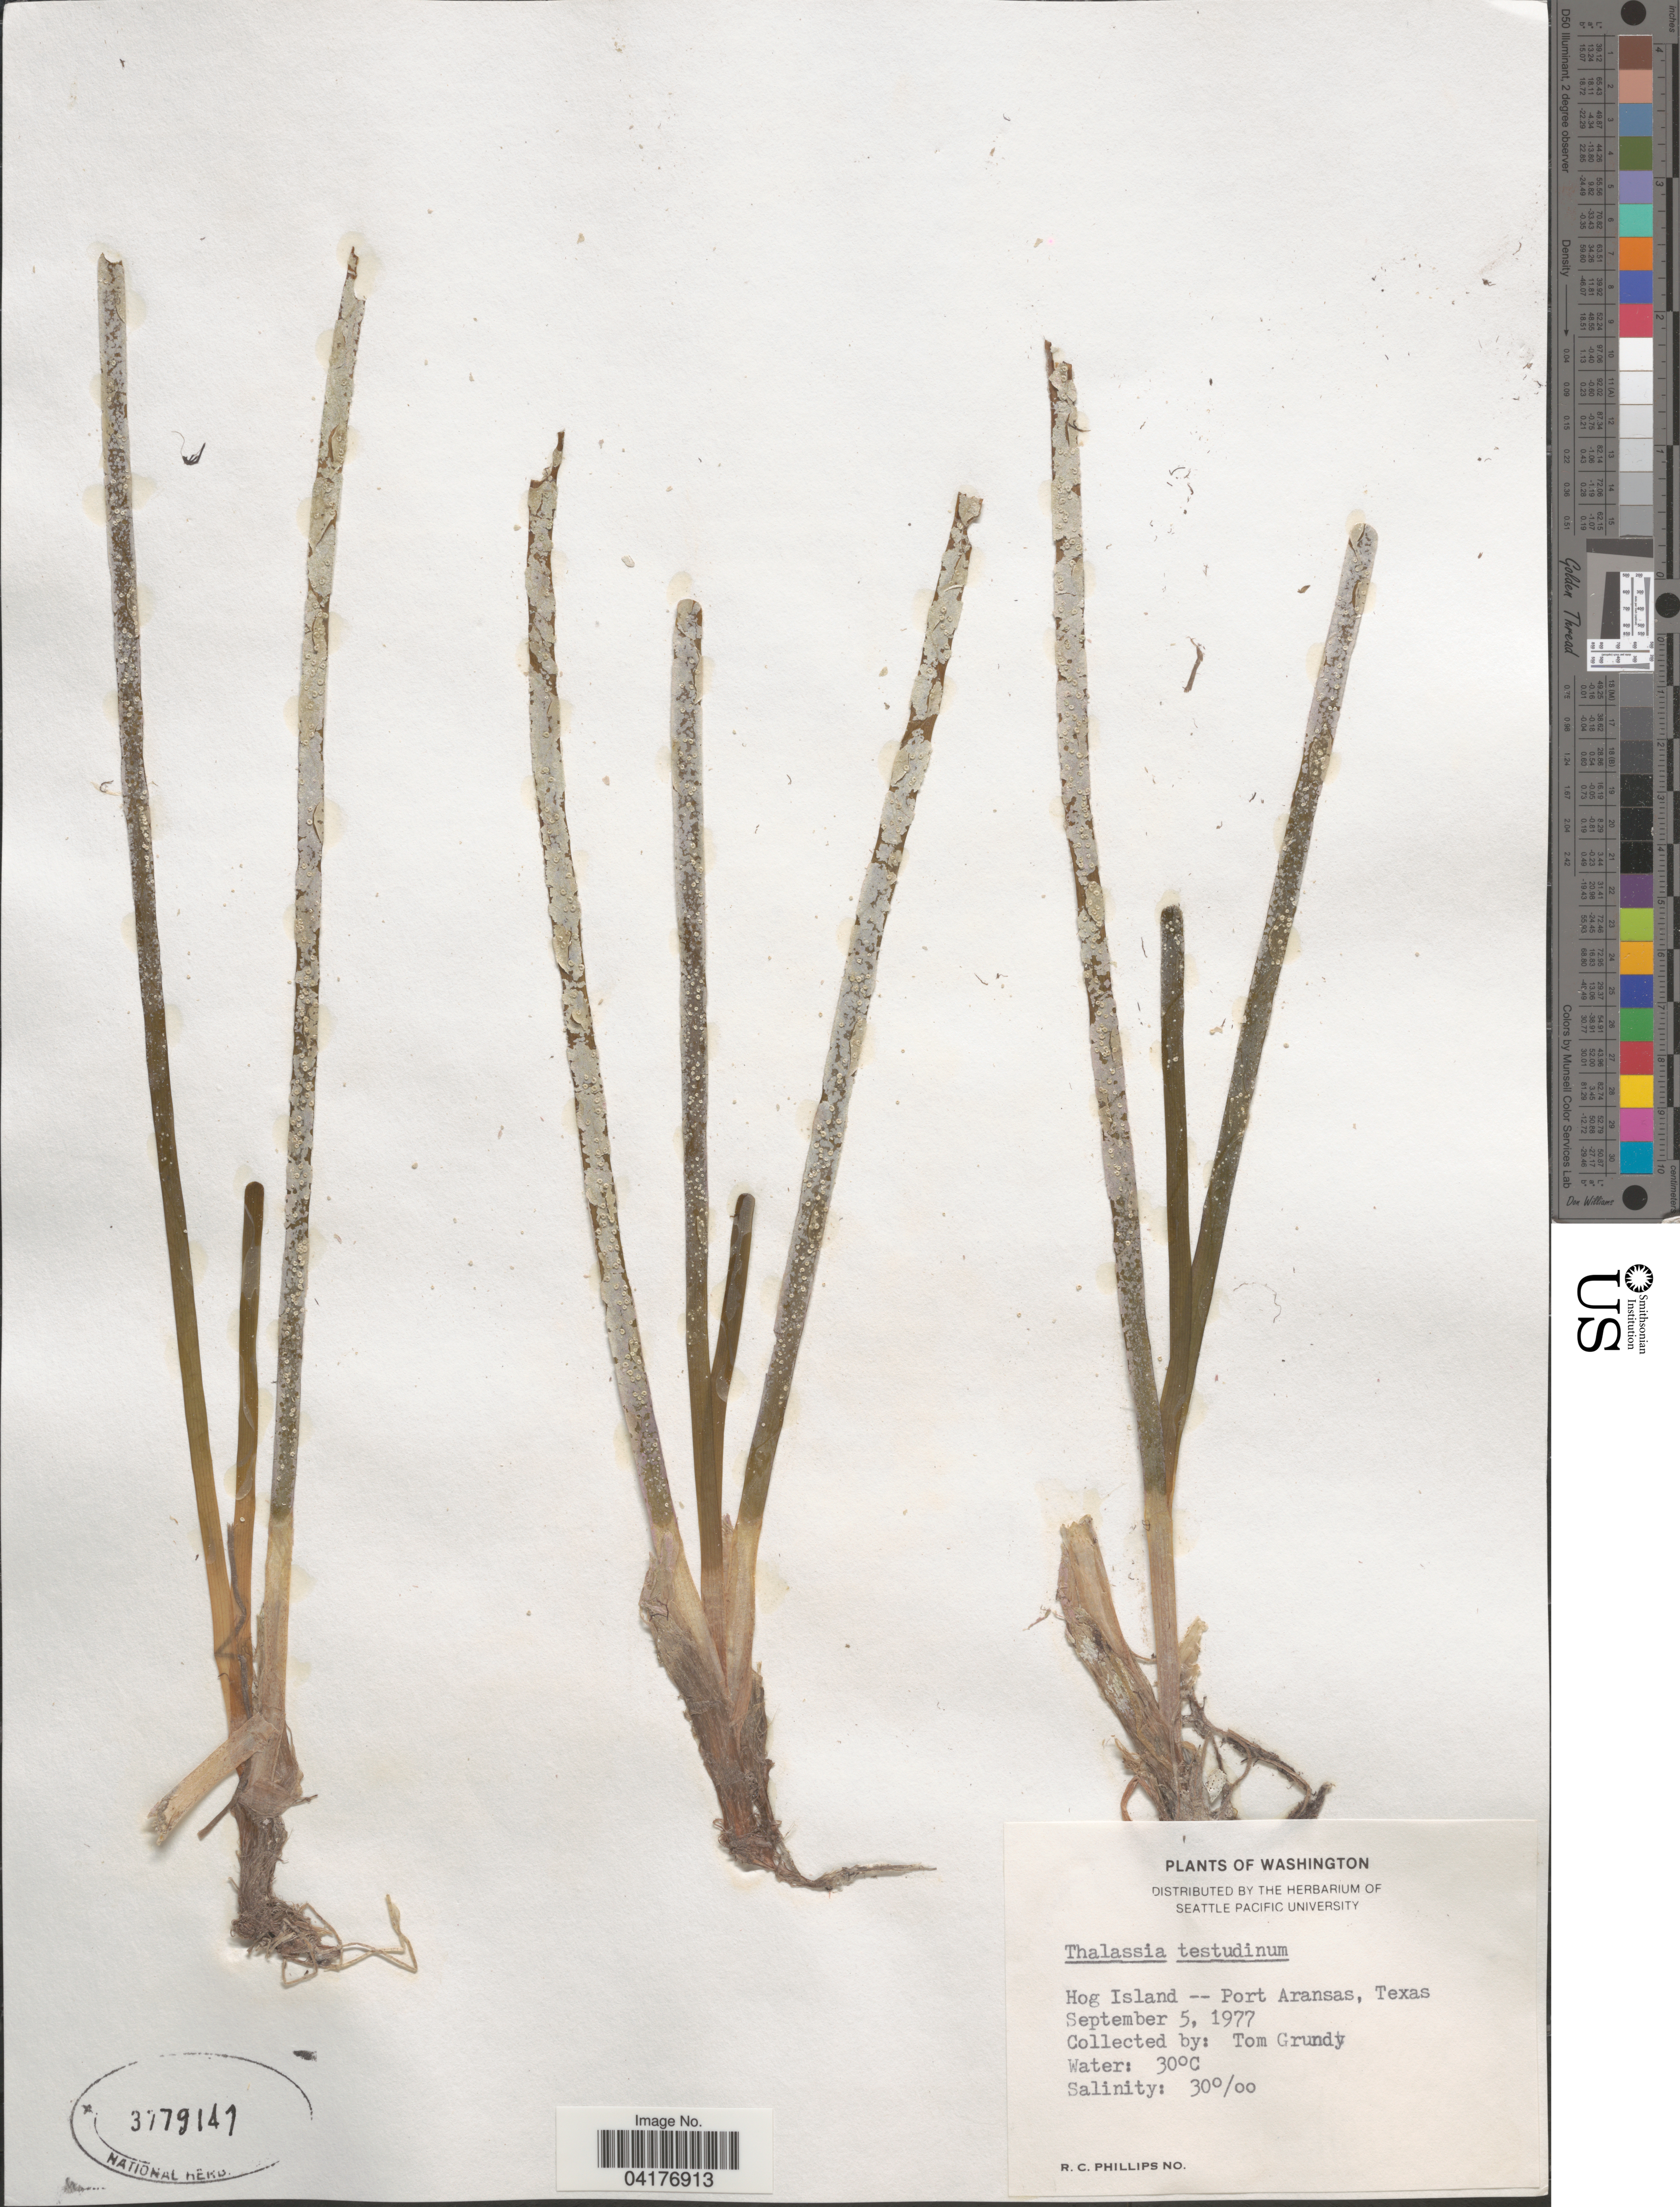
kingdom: Plantae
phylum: Tracheophyta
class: Liliopsida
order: Alismatales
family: Hydrocharitaceae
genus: Thalassia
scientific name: Thalassia testudinum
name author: Banks & Sol. ex K.D. Koenig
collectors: T. Grundy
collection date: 1977-09-05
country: United States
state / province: Texas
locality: Hog Island -- Port Aransas.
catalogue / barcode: US 3779147